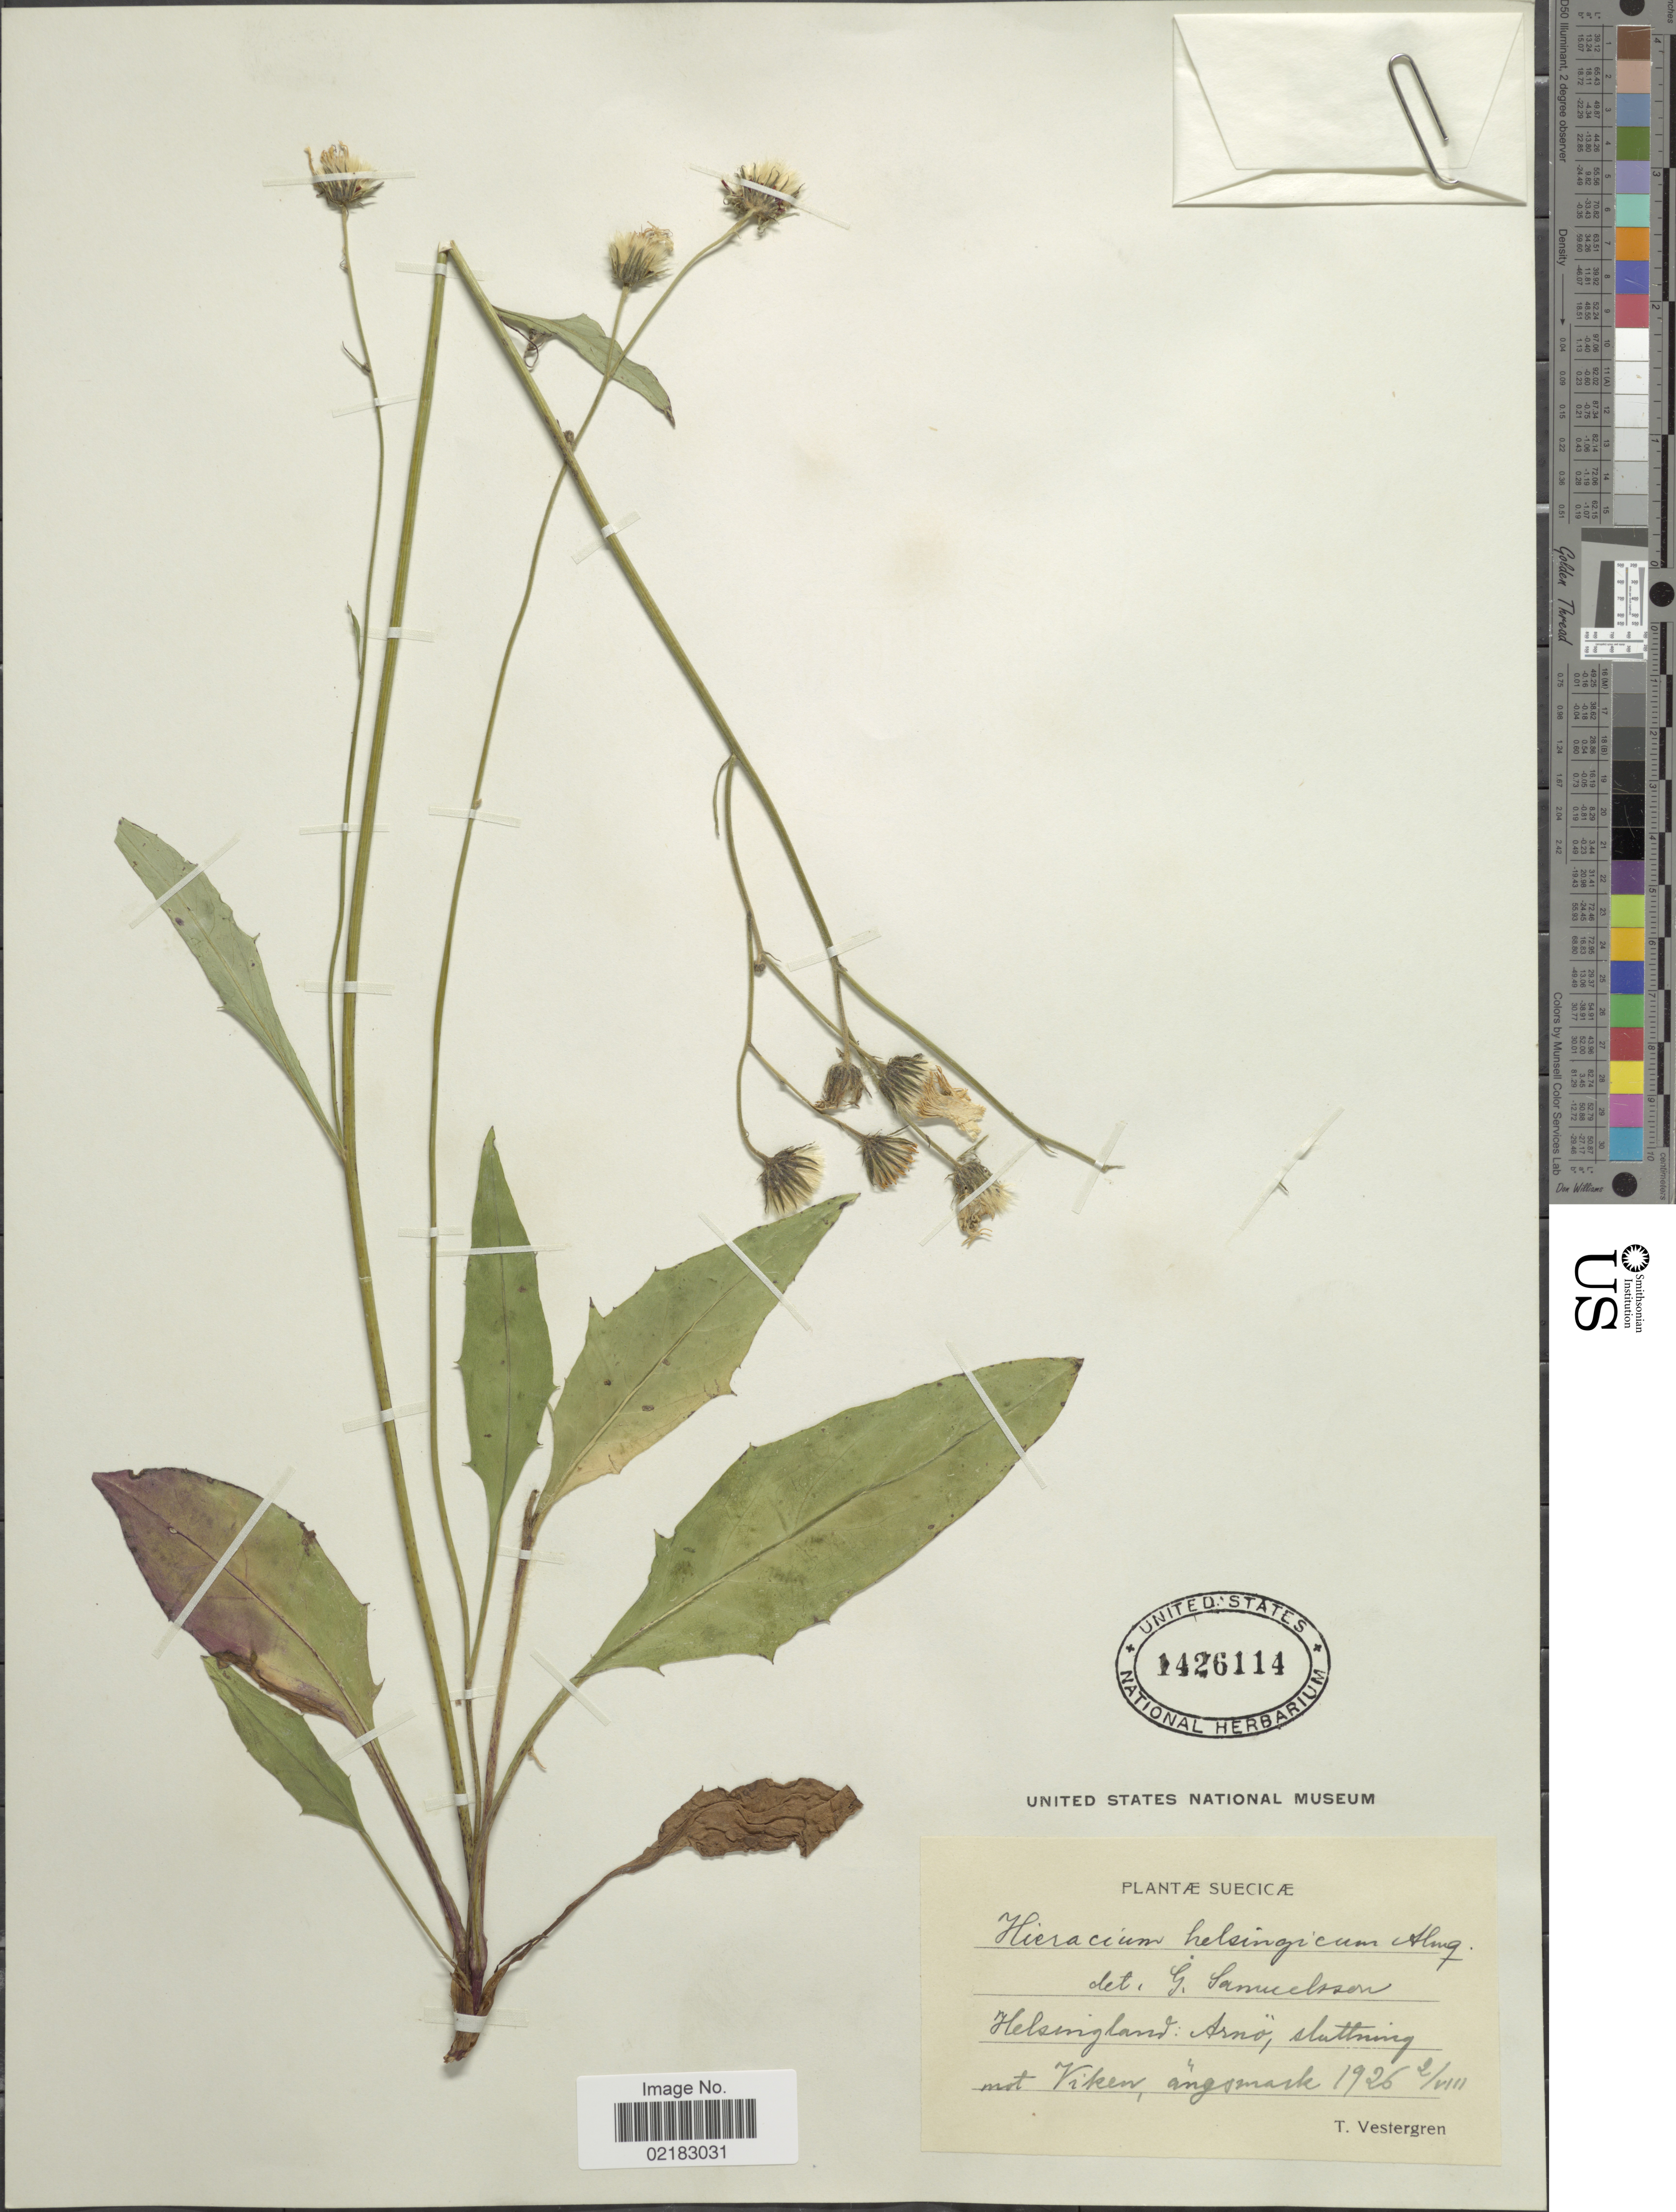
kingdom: Plantae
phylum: Tracheophyta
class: Magnoliopsida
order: Asterales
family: Asteraceae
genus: Hieracium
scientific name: Hieracium helsingicum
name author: Almquist ex Dahlst.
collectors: T. Vestergren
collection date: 1926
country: Sweden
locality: Suecicia, Helsingland : Arnö, sluttning mot Viken ängsmark.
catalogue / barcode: US 1426114